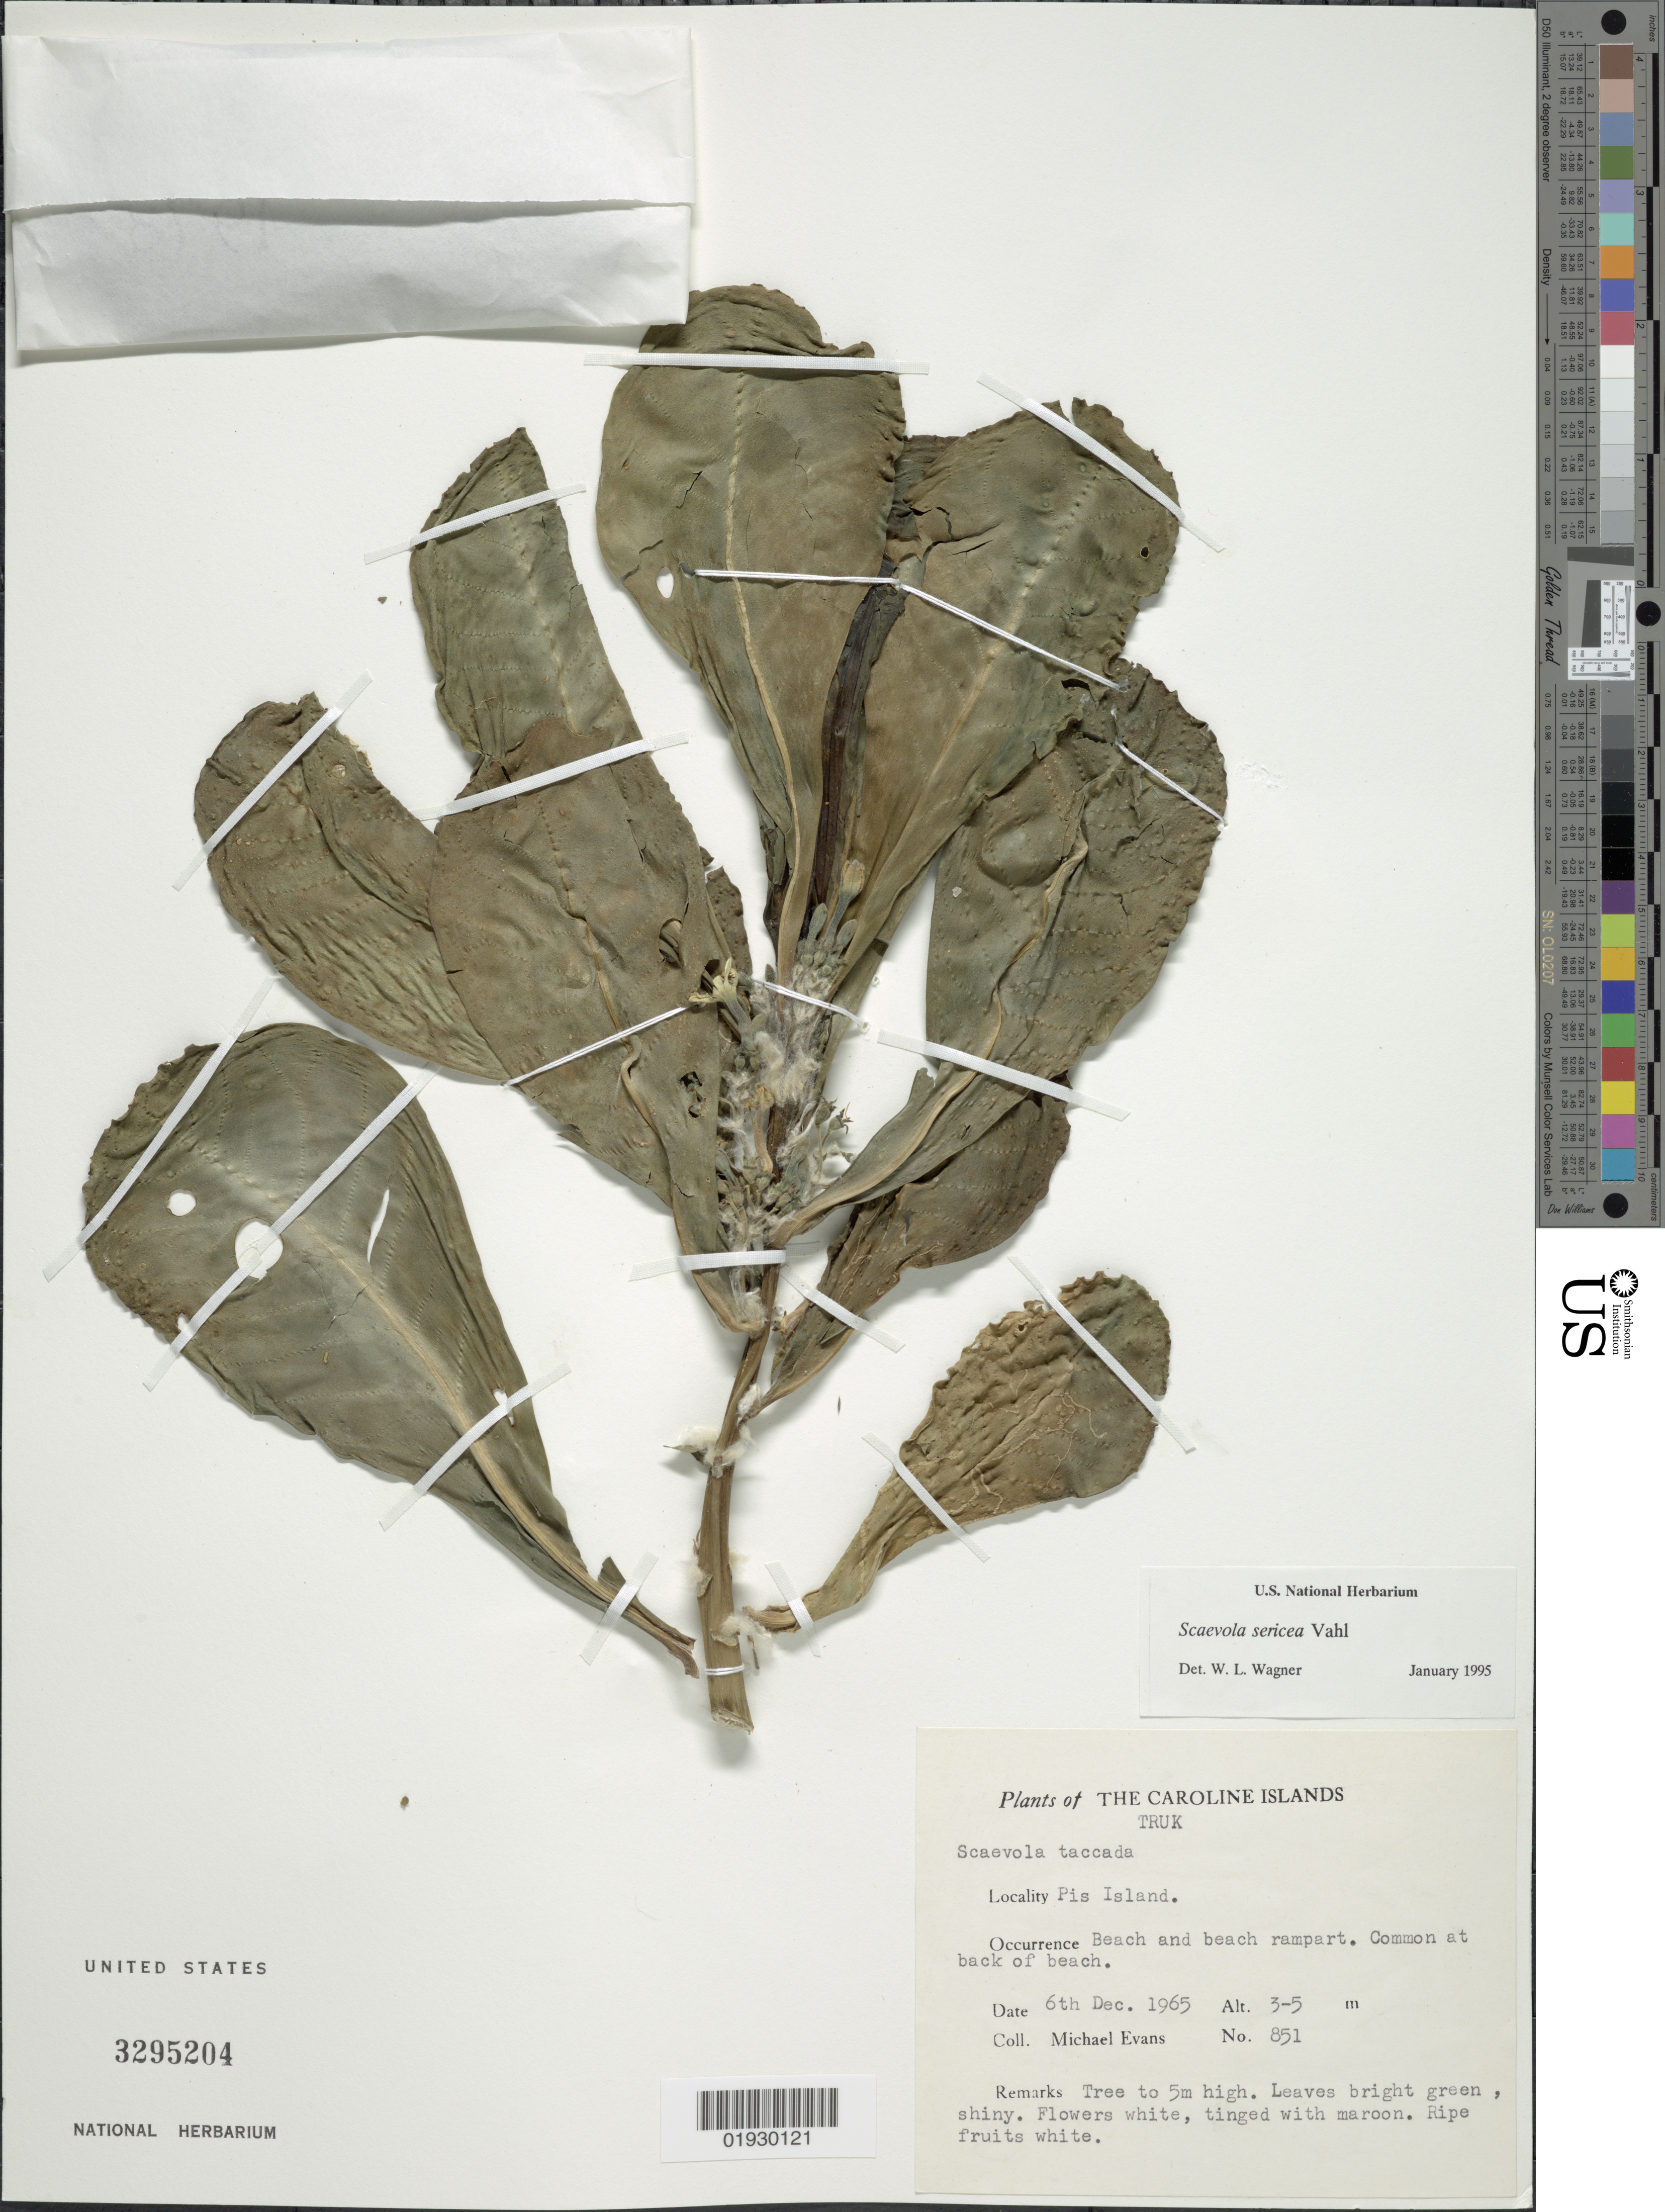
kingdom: Plantae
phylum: Tracheophyta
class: Magnoliopsida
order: Asterales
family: Goodeniaceae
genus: Scaevola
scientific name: Scaevola sericea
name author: Vahl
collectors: M. Evans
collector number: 851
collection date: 1965-12-06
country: Micronesia, Federated States of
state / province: Truk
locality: Caroline Islands. Truk. Pis Island.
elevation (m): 3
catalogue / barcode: US 3295204